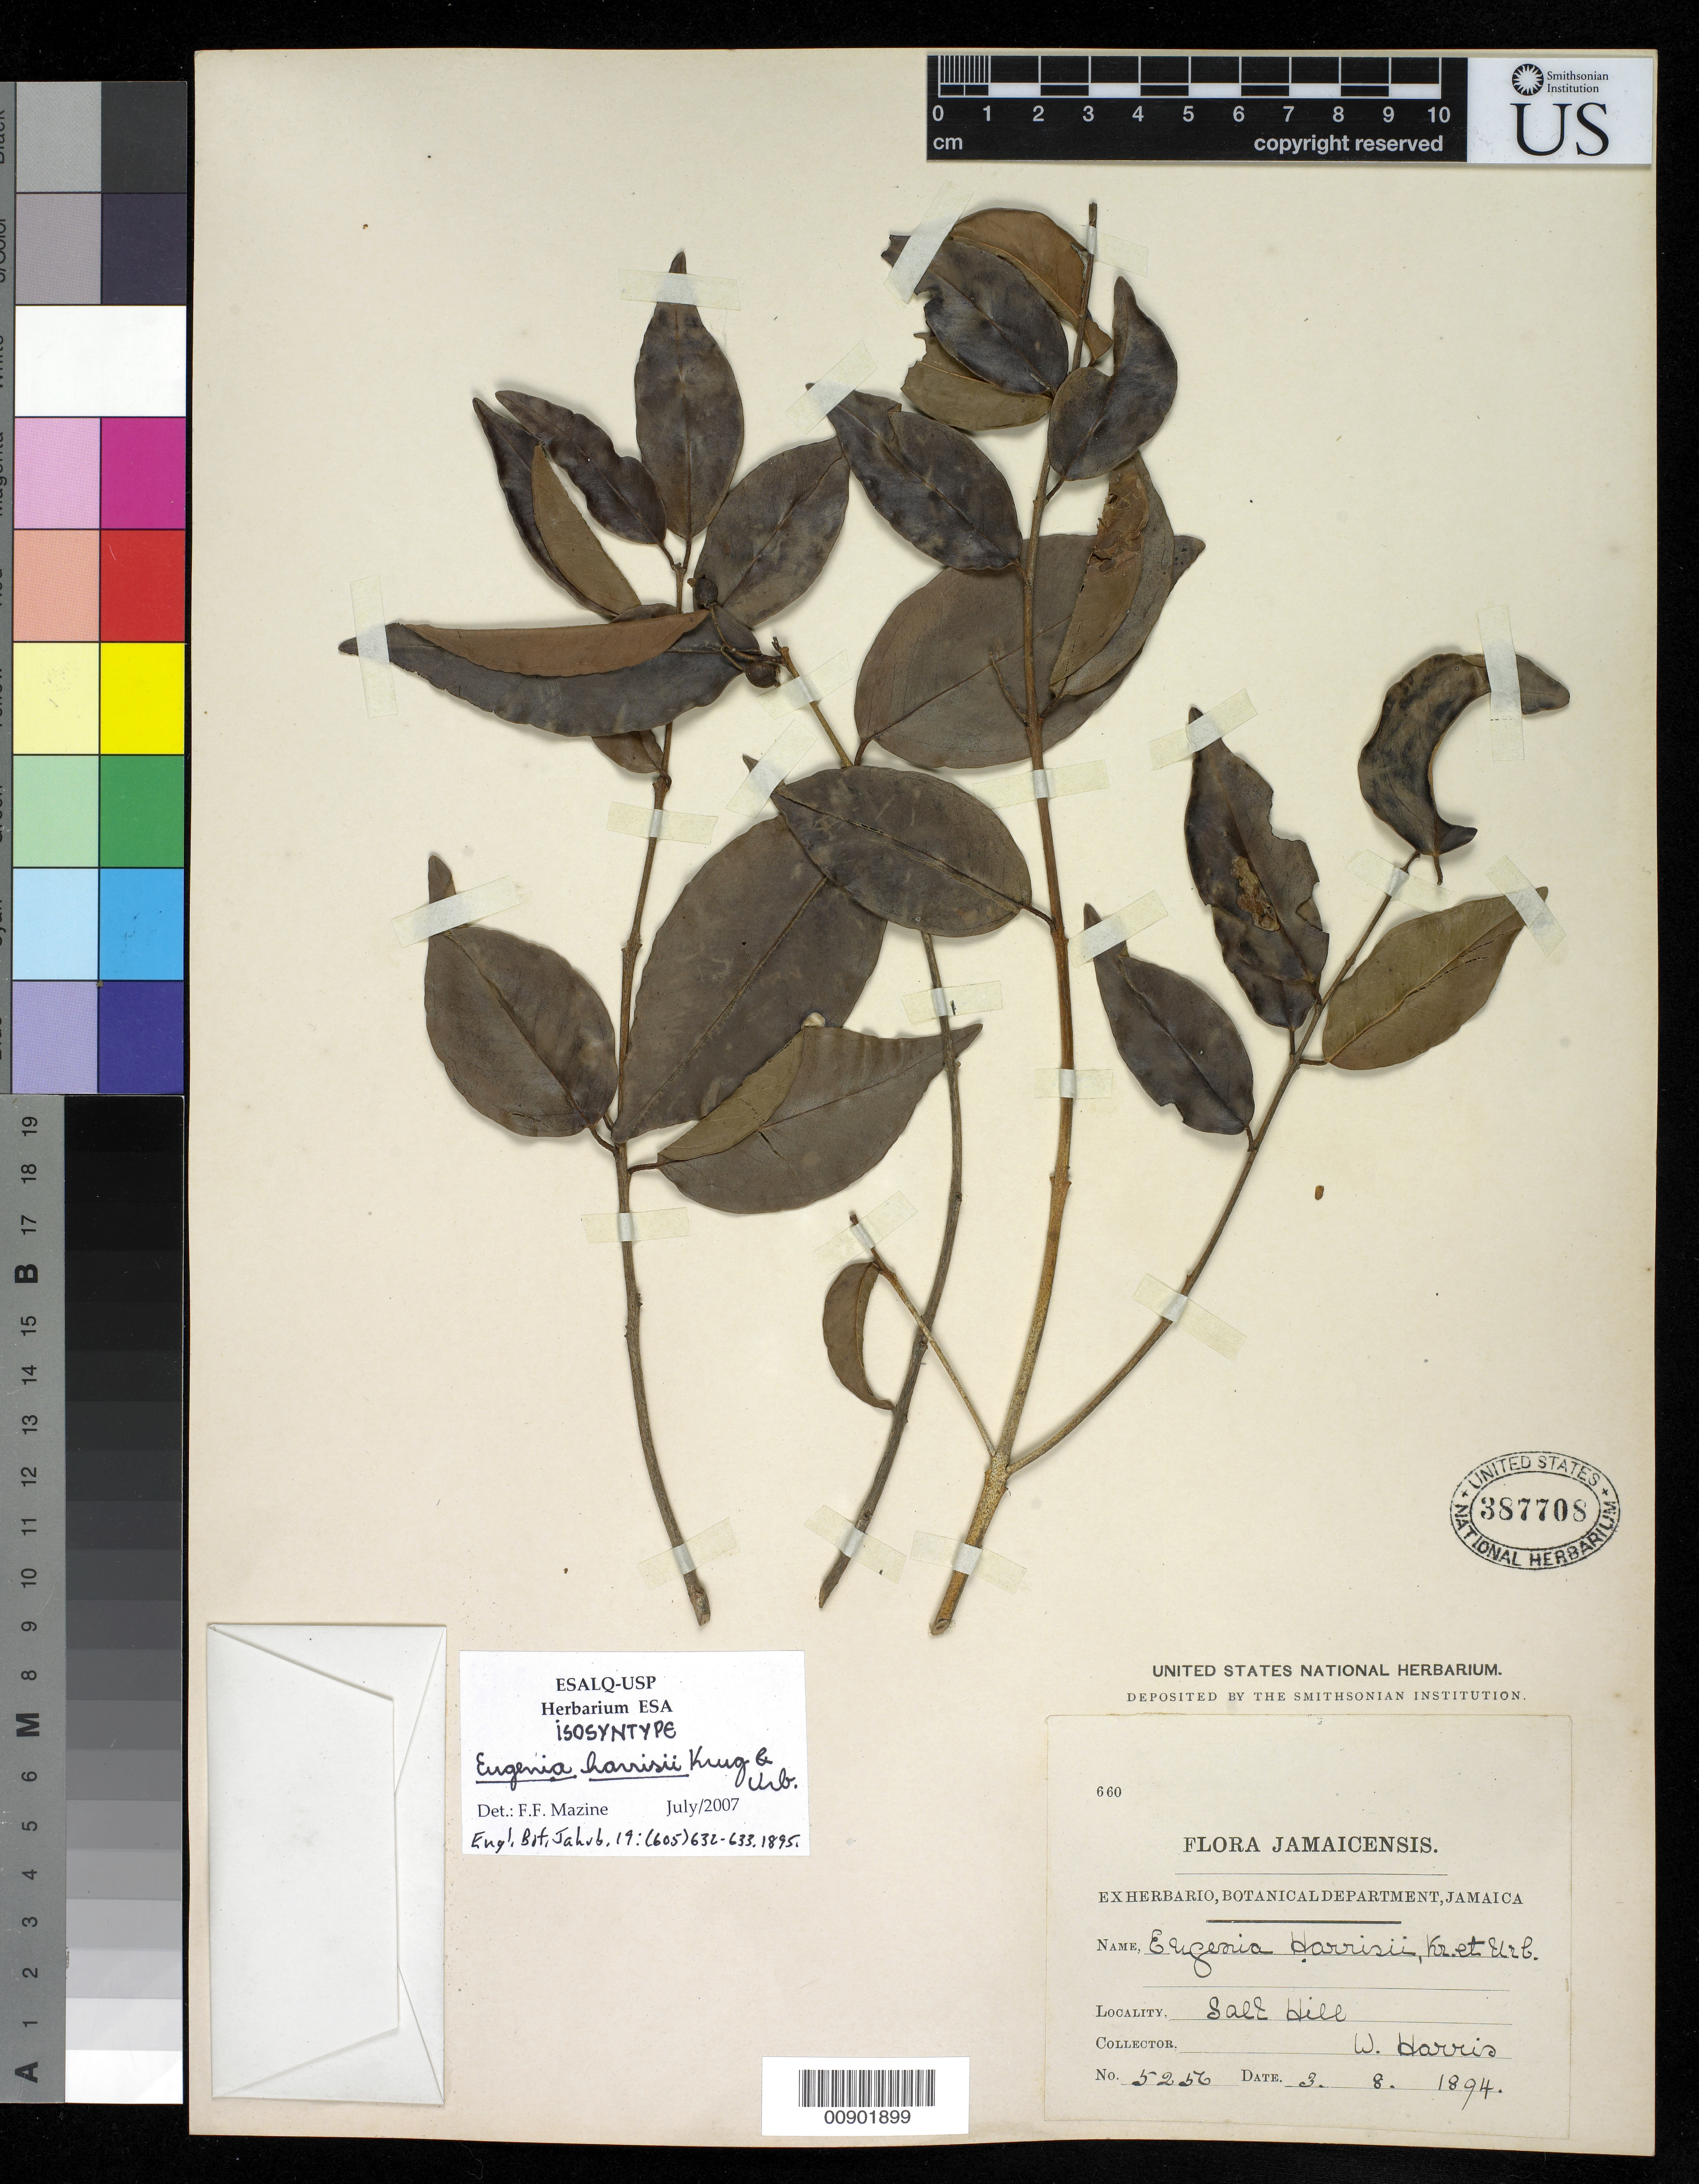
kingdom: Plantae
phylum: Tracheophyta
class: Magnoliopsida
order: Myrtales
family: Myrtaceae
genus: Eugenia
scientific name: Eugenia harrisii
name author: Krug & Urb.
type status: Isosyntype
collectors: W. Harris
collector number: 5256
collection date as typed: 03 Aug 1894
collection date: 1894-08-03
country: Jamaica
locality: Salt Hill.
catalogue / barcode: US 387708